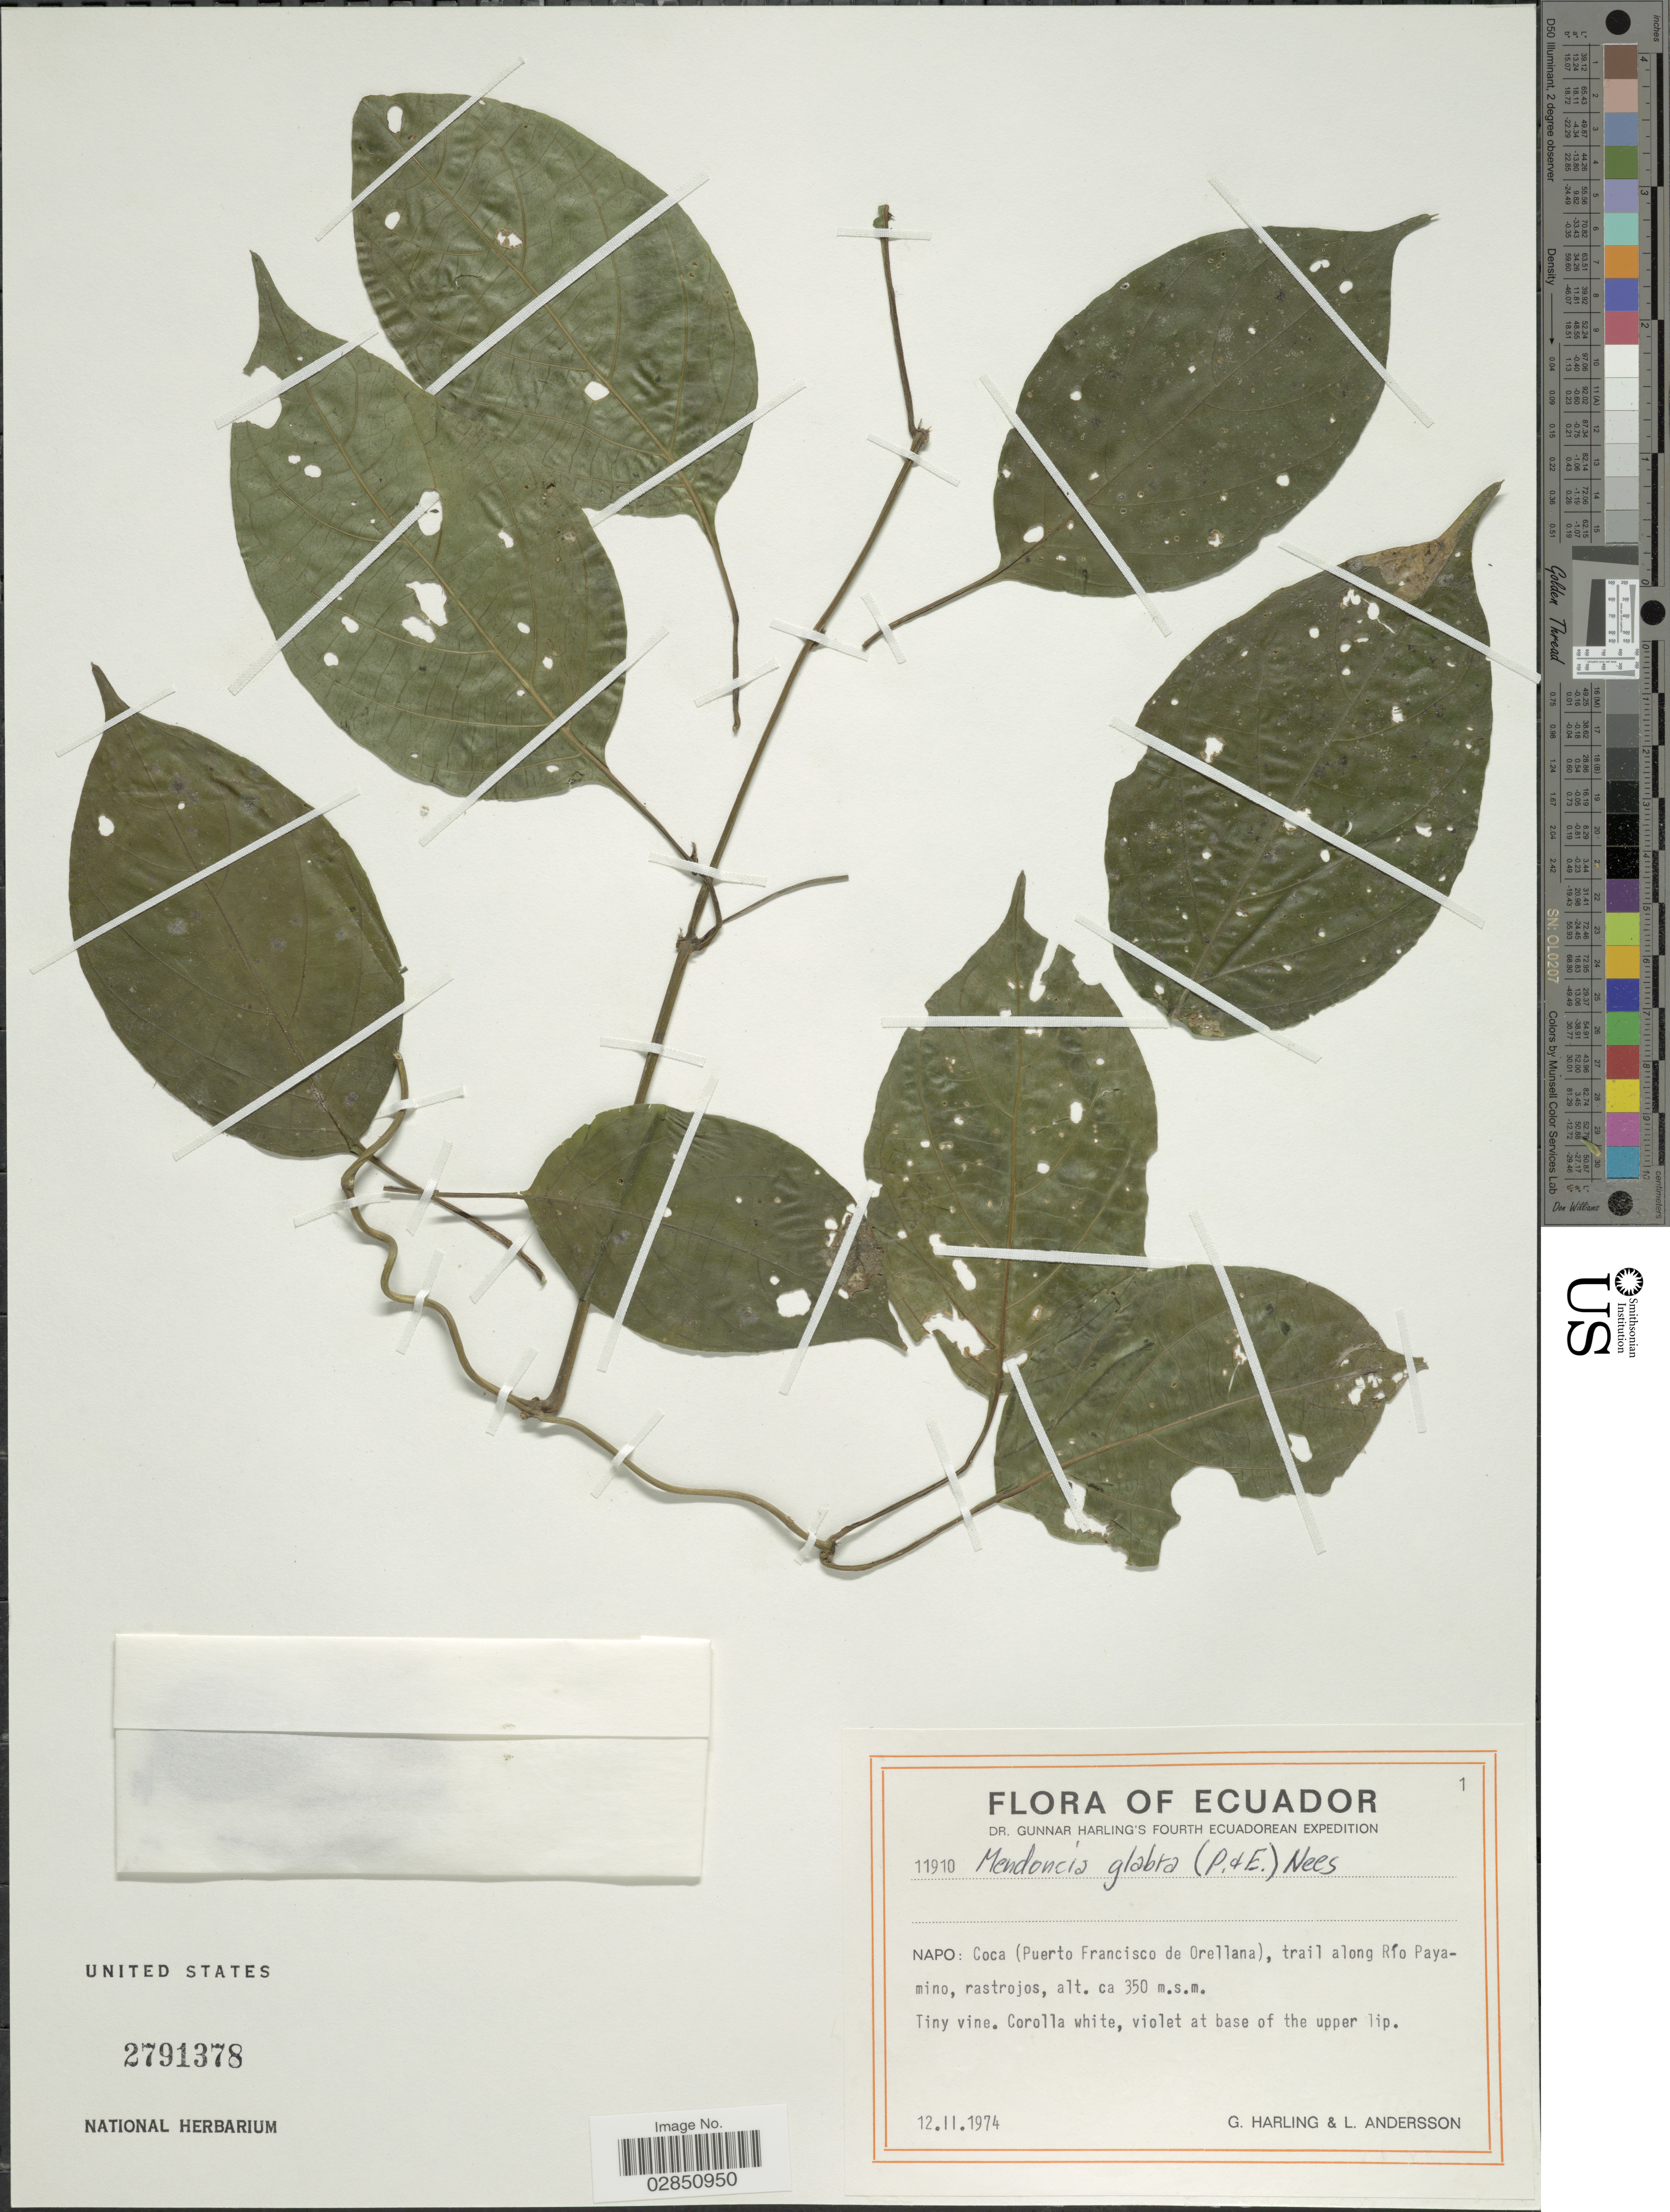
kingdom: Plantae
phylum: Tracheophyta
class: Magnoliopsida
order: Lamiales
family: Acanthaceae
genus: Mendoncia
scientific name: Mendoncia glabra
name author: (Poepp. & Endl.) Nees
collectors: G. Harling & L. Andersson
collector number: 11910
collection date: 1974-02-12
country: Ecuador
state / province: Napo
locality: Coca (Puerto Francisco de Orellana), trail along Río Payamino, rastrojos.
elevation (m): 350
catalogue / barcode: US 2791378